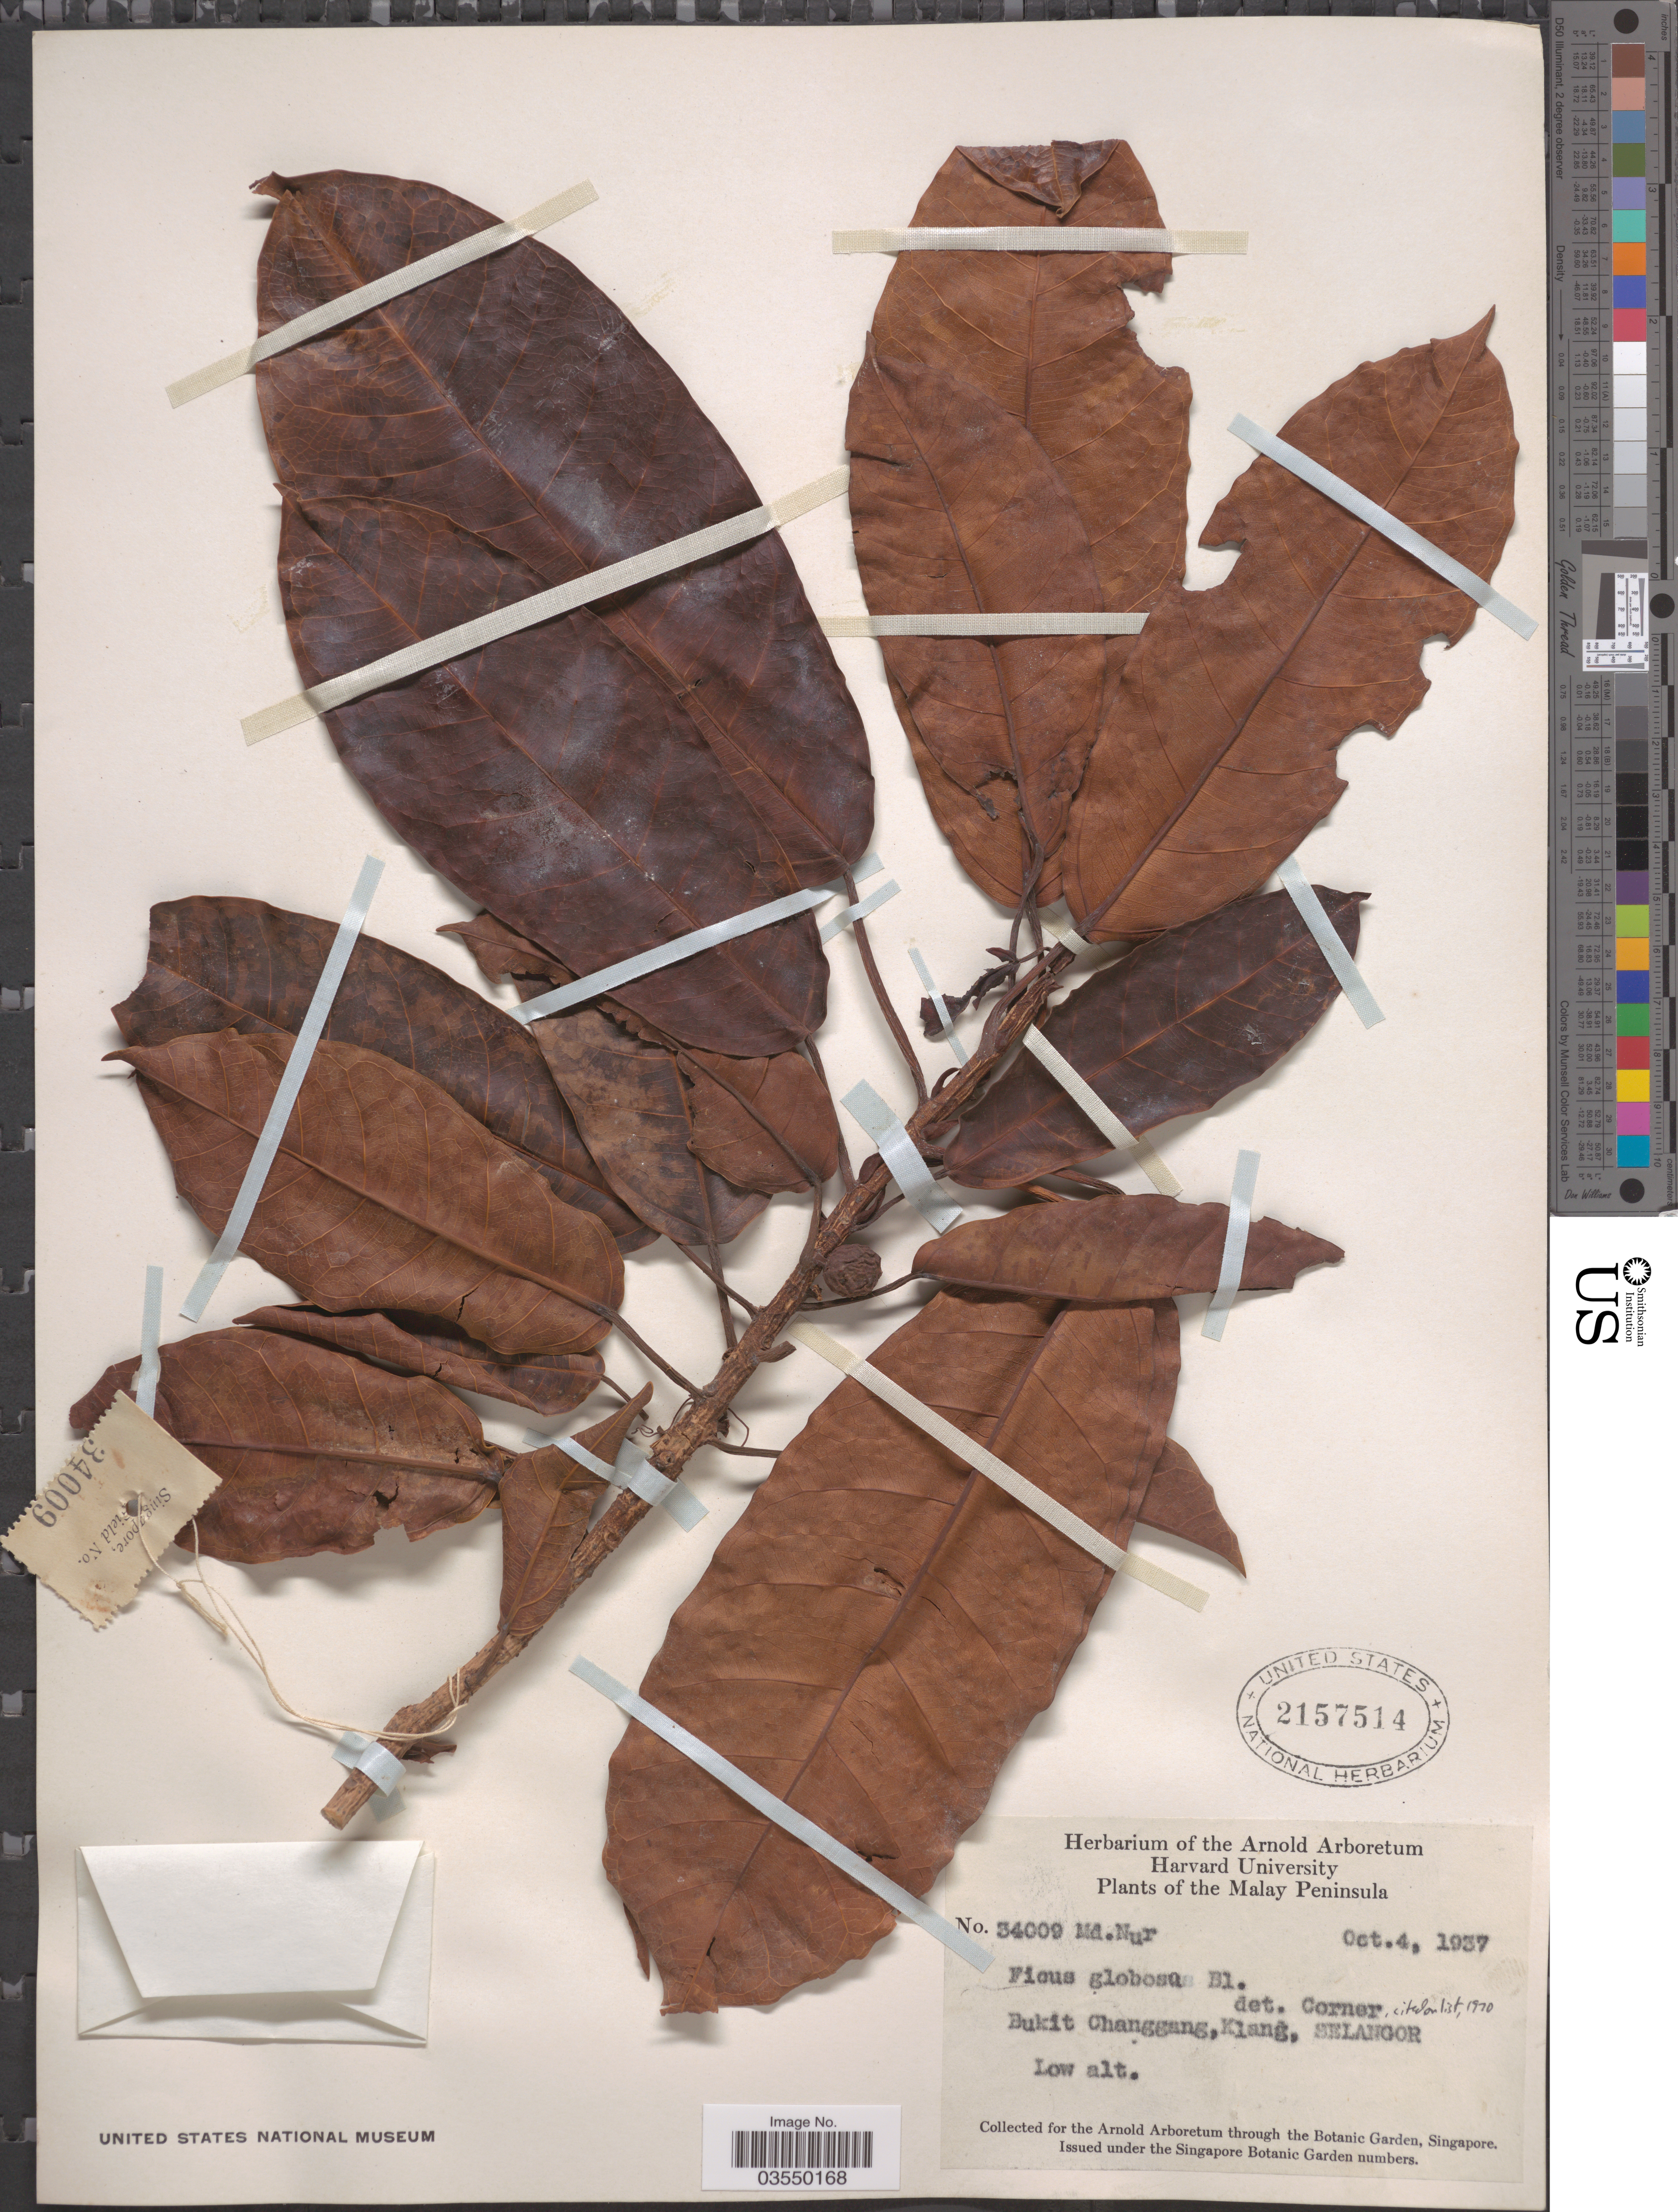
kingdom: Plantae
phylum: Tracheophyta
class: Magnoliopsida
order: Rosales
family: Moraceae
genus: Ficus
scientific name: Ficus globosa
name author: Blume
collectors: M. Nur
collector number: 34009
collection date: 1937-10-04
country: Malaysia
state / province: Selangor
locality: Malay Peninsula. Bukit Changgang, Kiang.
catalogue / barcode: US 2157514